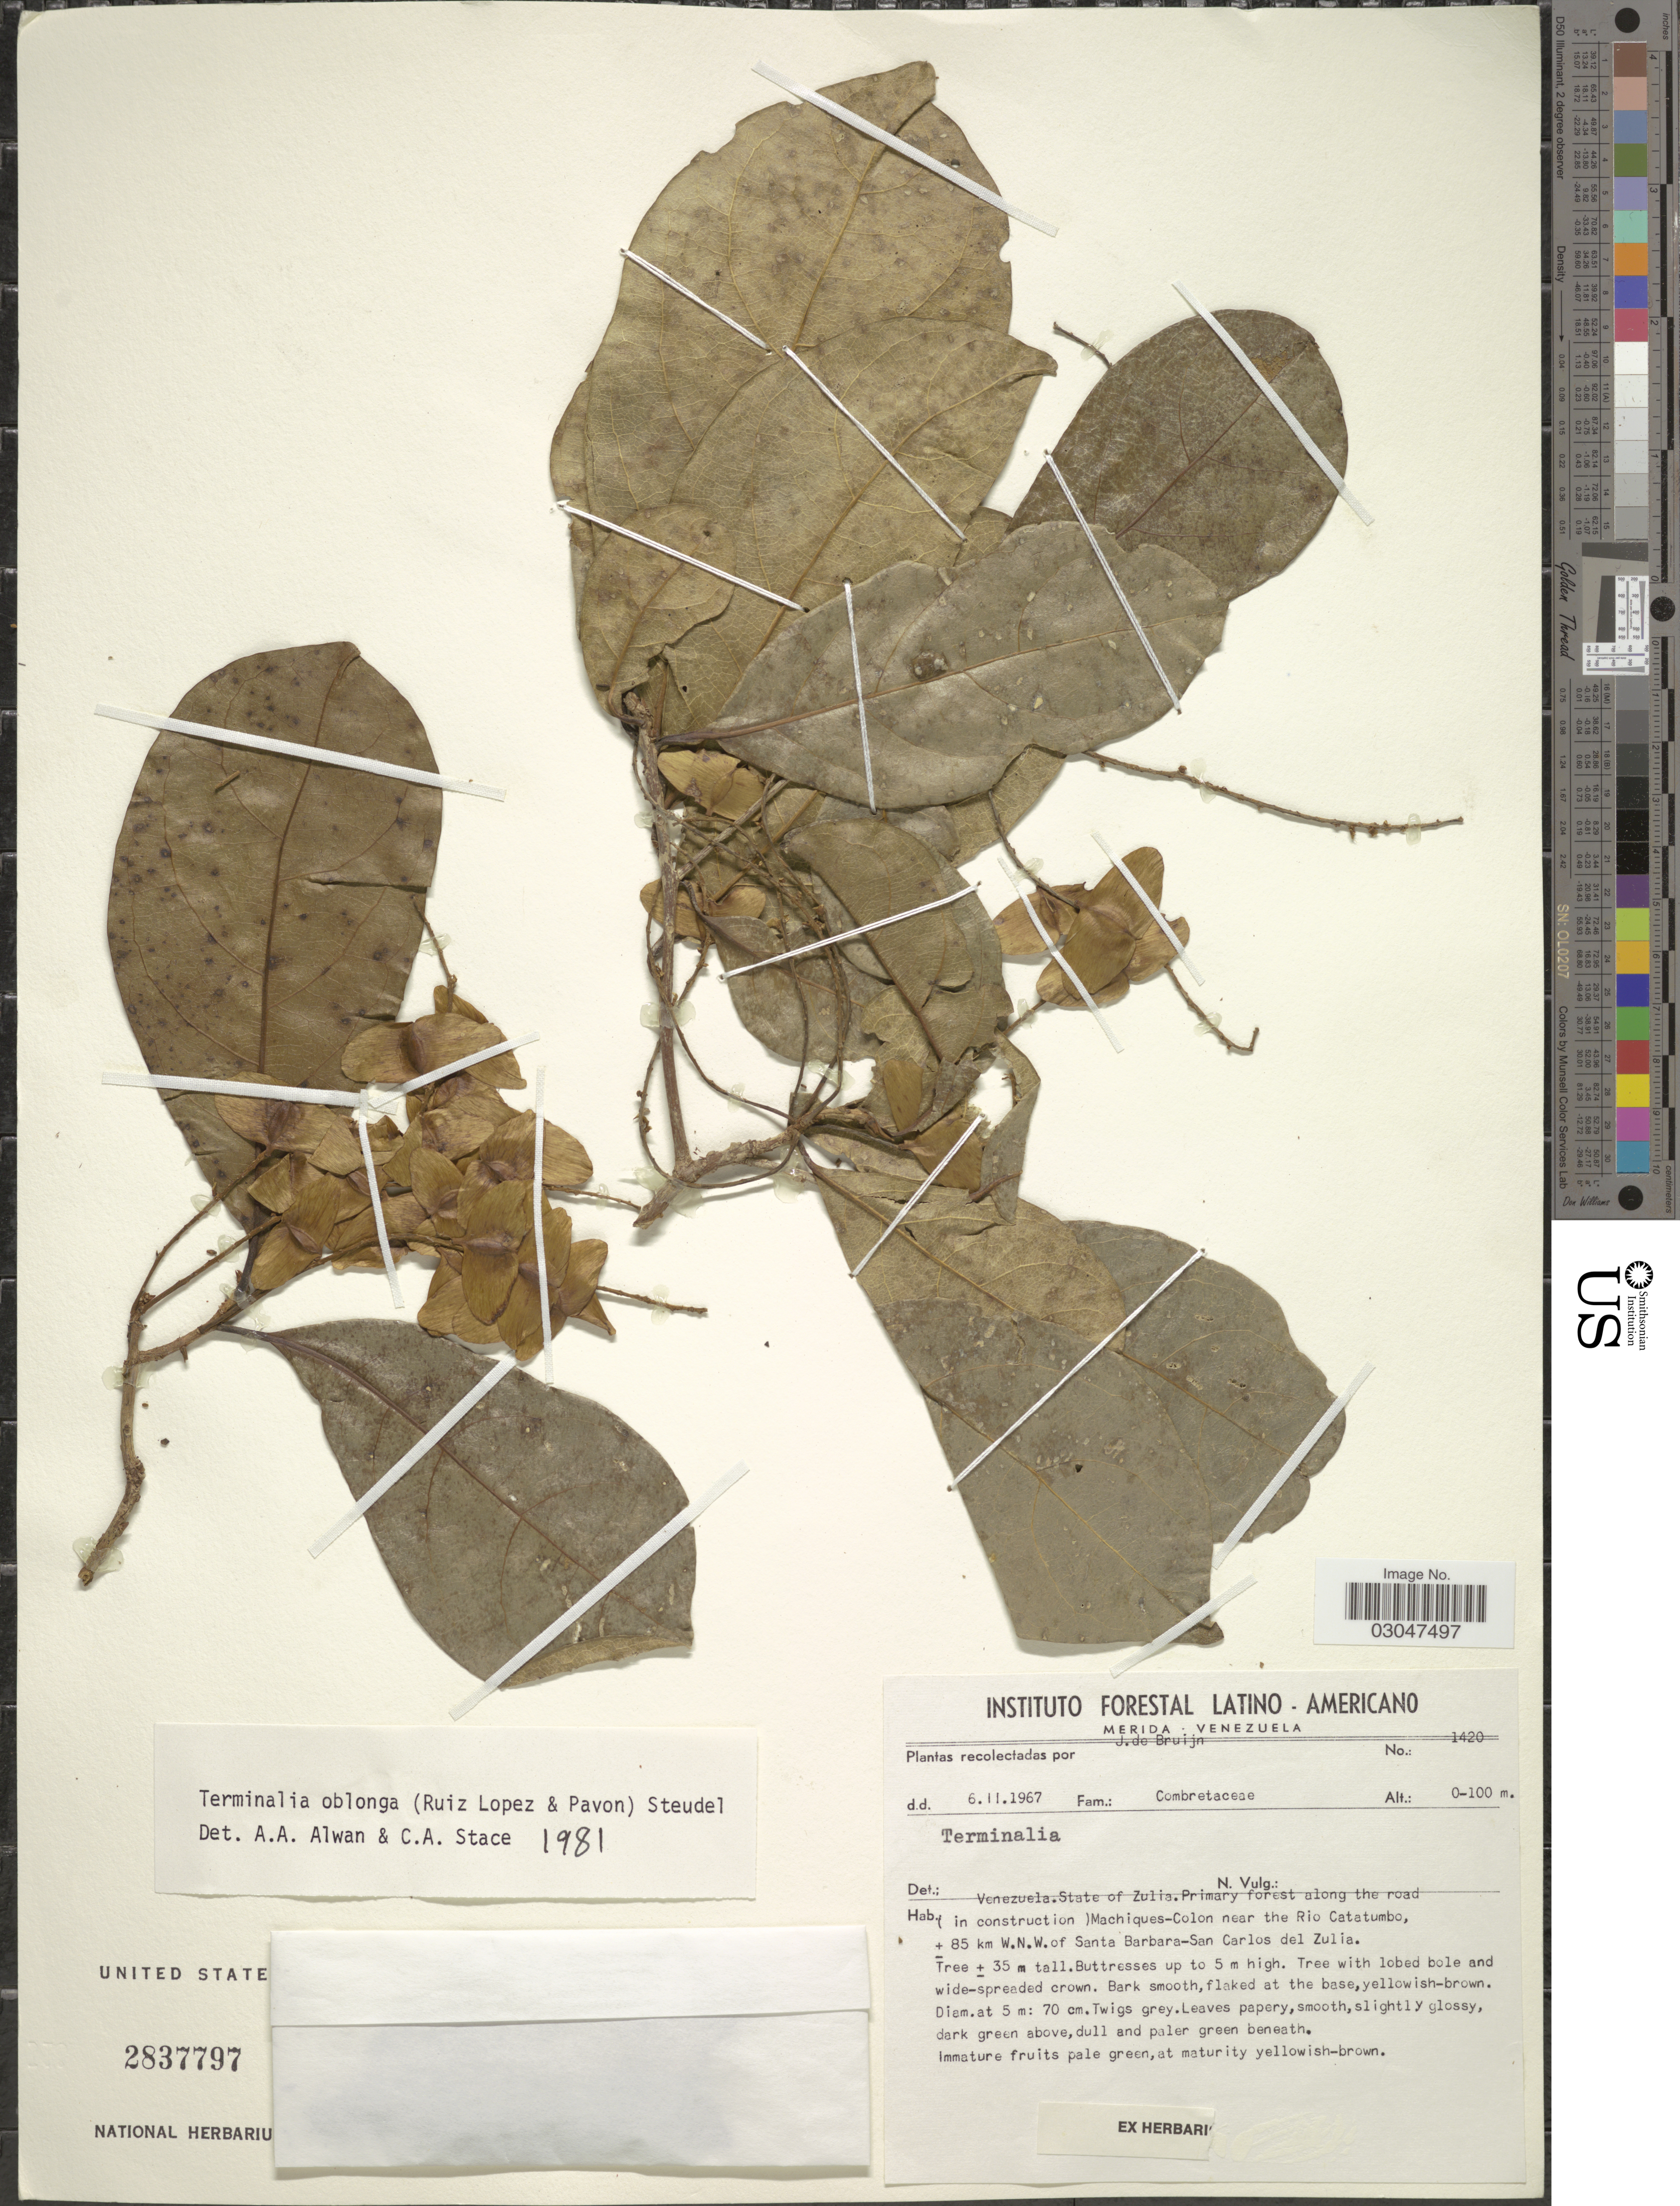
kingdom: Plantae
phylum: Tracheophyta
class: Magnoliopsida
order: Myrtales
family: Combretaceae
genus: Terminalia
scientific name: Terminalia oblonga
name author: (Ruiz & Pav.) Steud.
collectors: J. Bruijn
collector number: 1420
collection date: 1967-02-06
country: Venezuela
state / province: Zulia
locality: Primary forest along the road (in construction) Machiques-Colon near the Rio Catatumbo. ± 85 km W.N.W. of Santa Barbara-San Carlos del Zulia.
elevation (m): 0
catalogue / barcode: US 2837797